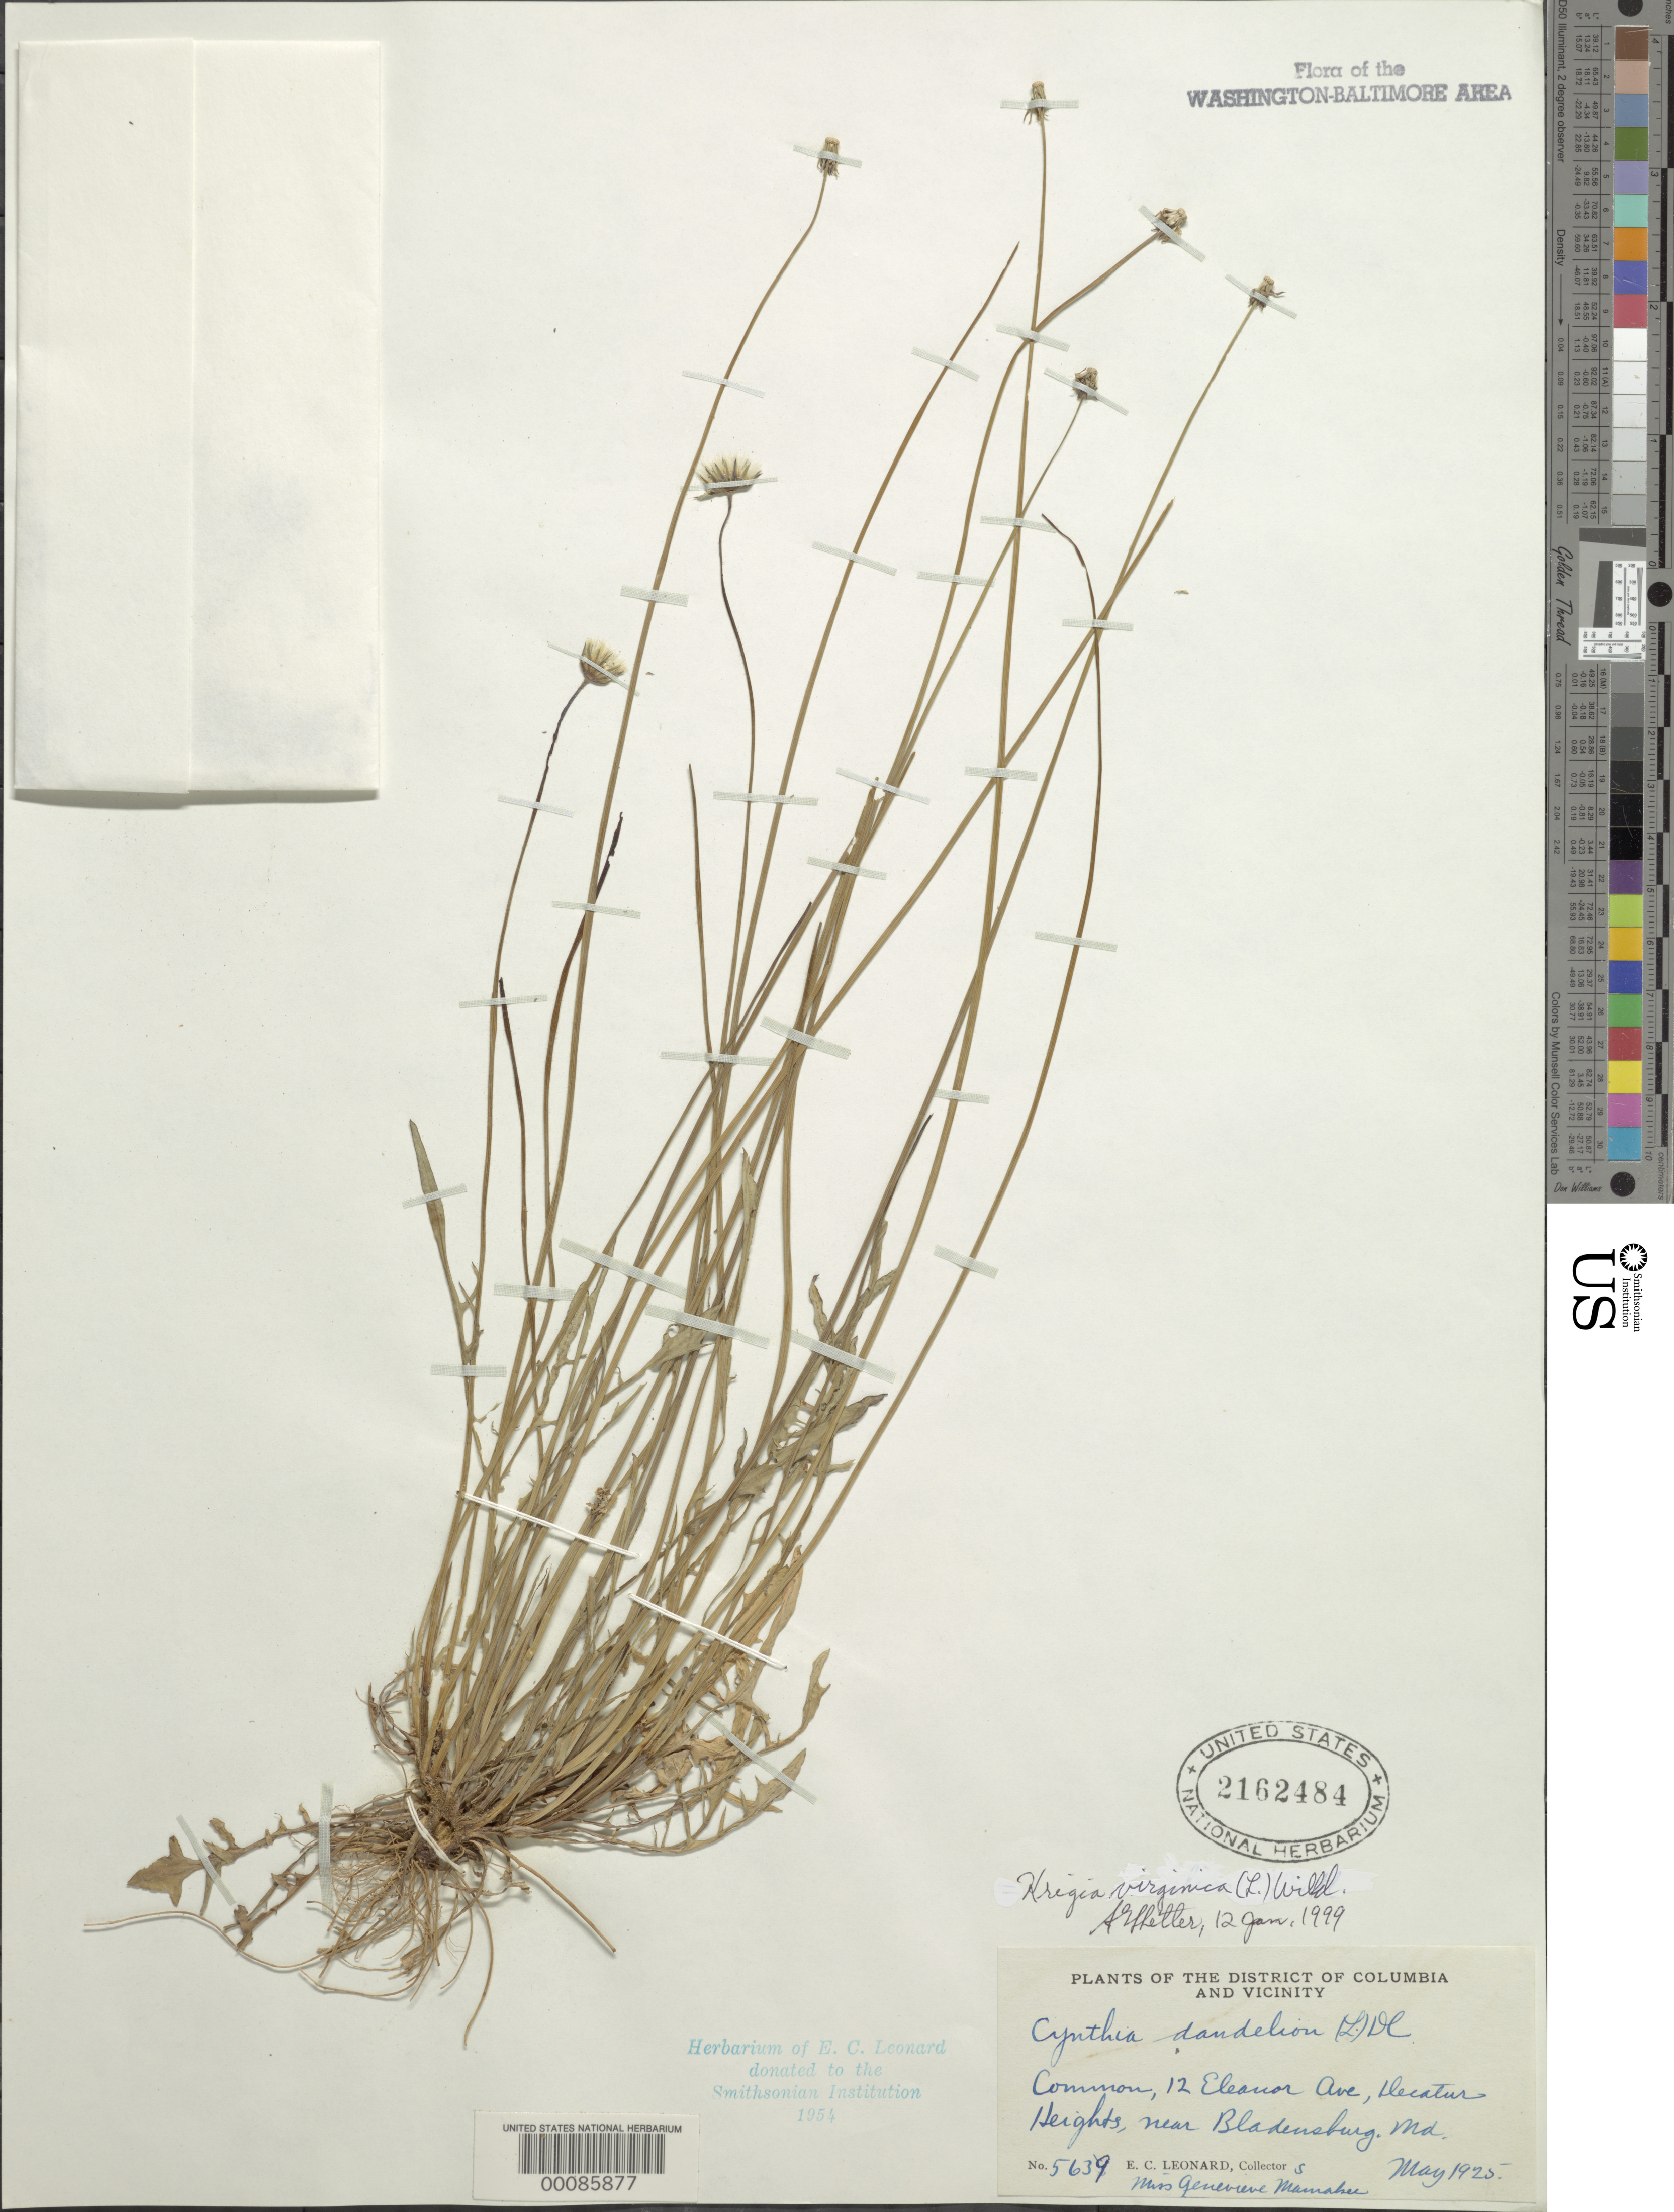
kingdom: Plantae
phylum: Tracheophyta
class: Magnoliopsida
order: Asterales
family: Asteraceae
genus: Krigia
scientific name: Krigia virginica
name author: (L.) Willd.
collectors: E. C. Leonard & G. M. Leonard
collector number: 5639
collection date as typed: May 1925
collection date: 1925-05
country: United States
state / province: Maryland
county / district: Prince George's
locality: Decatur Heights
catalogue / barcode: US 2162484